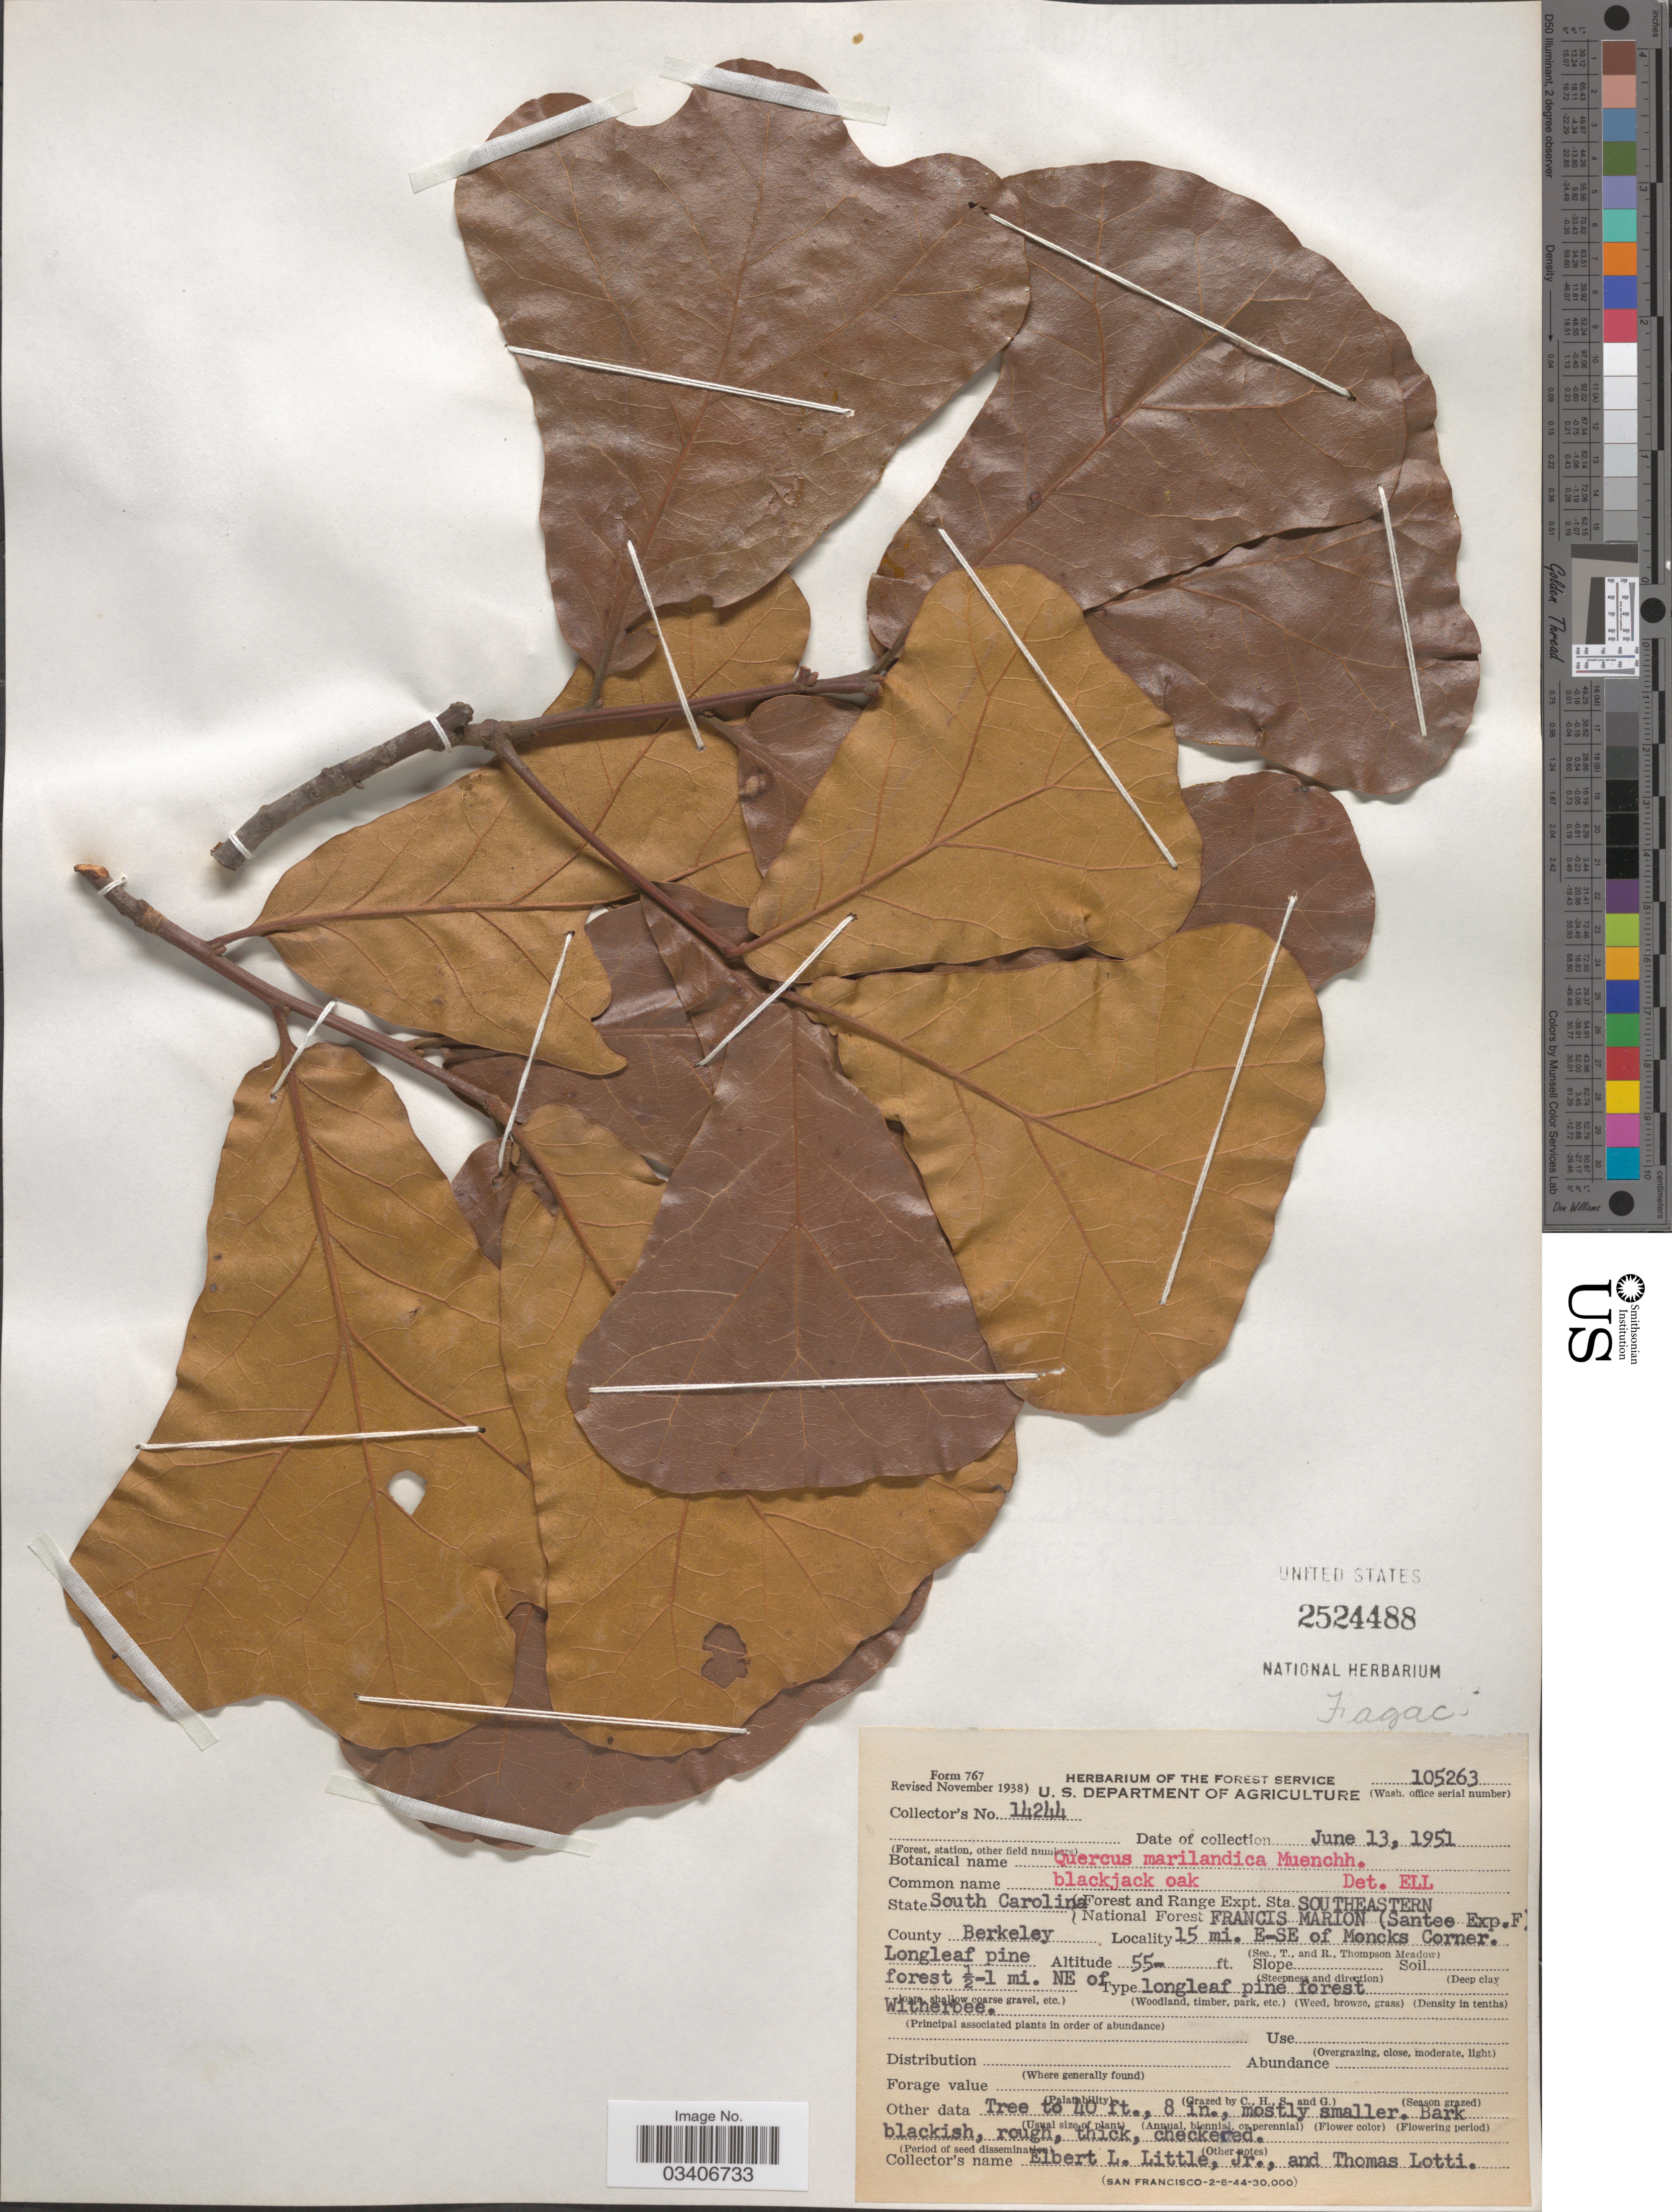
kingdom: Plantae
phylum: Tracheophyta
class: Magnoliopsida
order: Fagales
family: Fagaceae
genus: Quercus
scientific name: Quercus marilandica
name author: (L.) Münchh.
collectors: E. L. Little & T. Lotti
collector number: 14244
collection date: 1951-06-13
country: United States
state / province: South Carolina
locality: Forest and Range Expt. Sta. Southeastern National Forest Francis Marion (Santee Exp. F) County Berkeley 15 mi. E-SE of Moncks Corner. Longleaf pine. Forest ½-1 mi. NE of Witherbee.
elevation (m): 17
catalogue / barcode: US 2524488